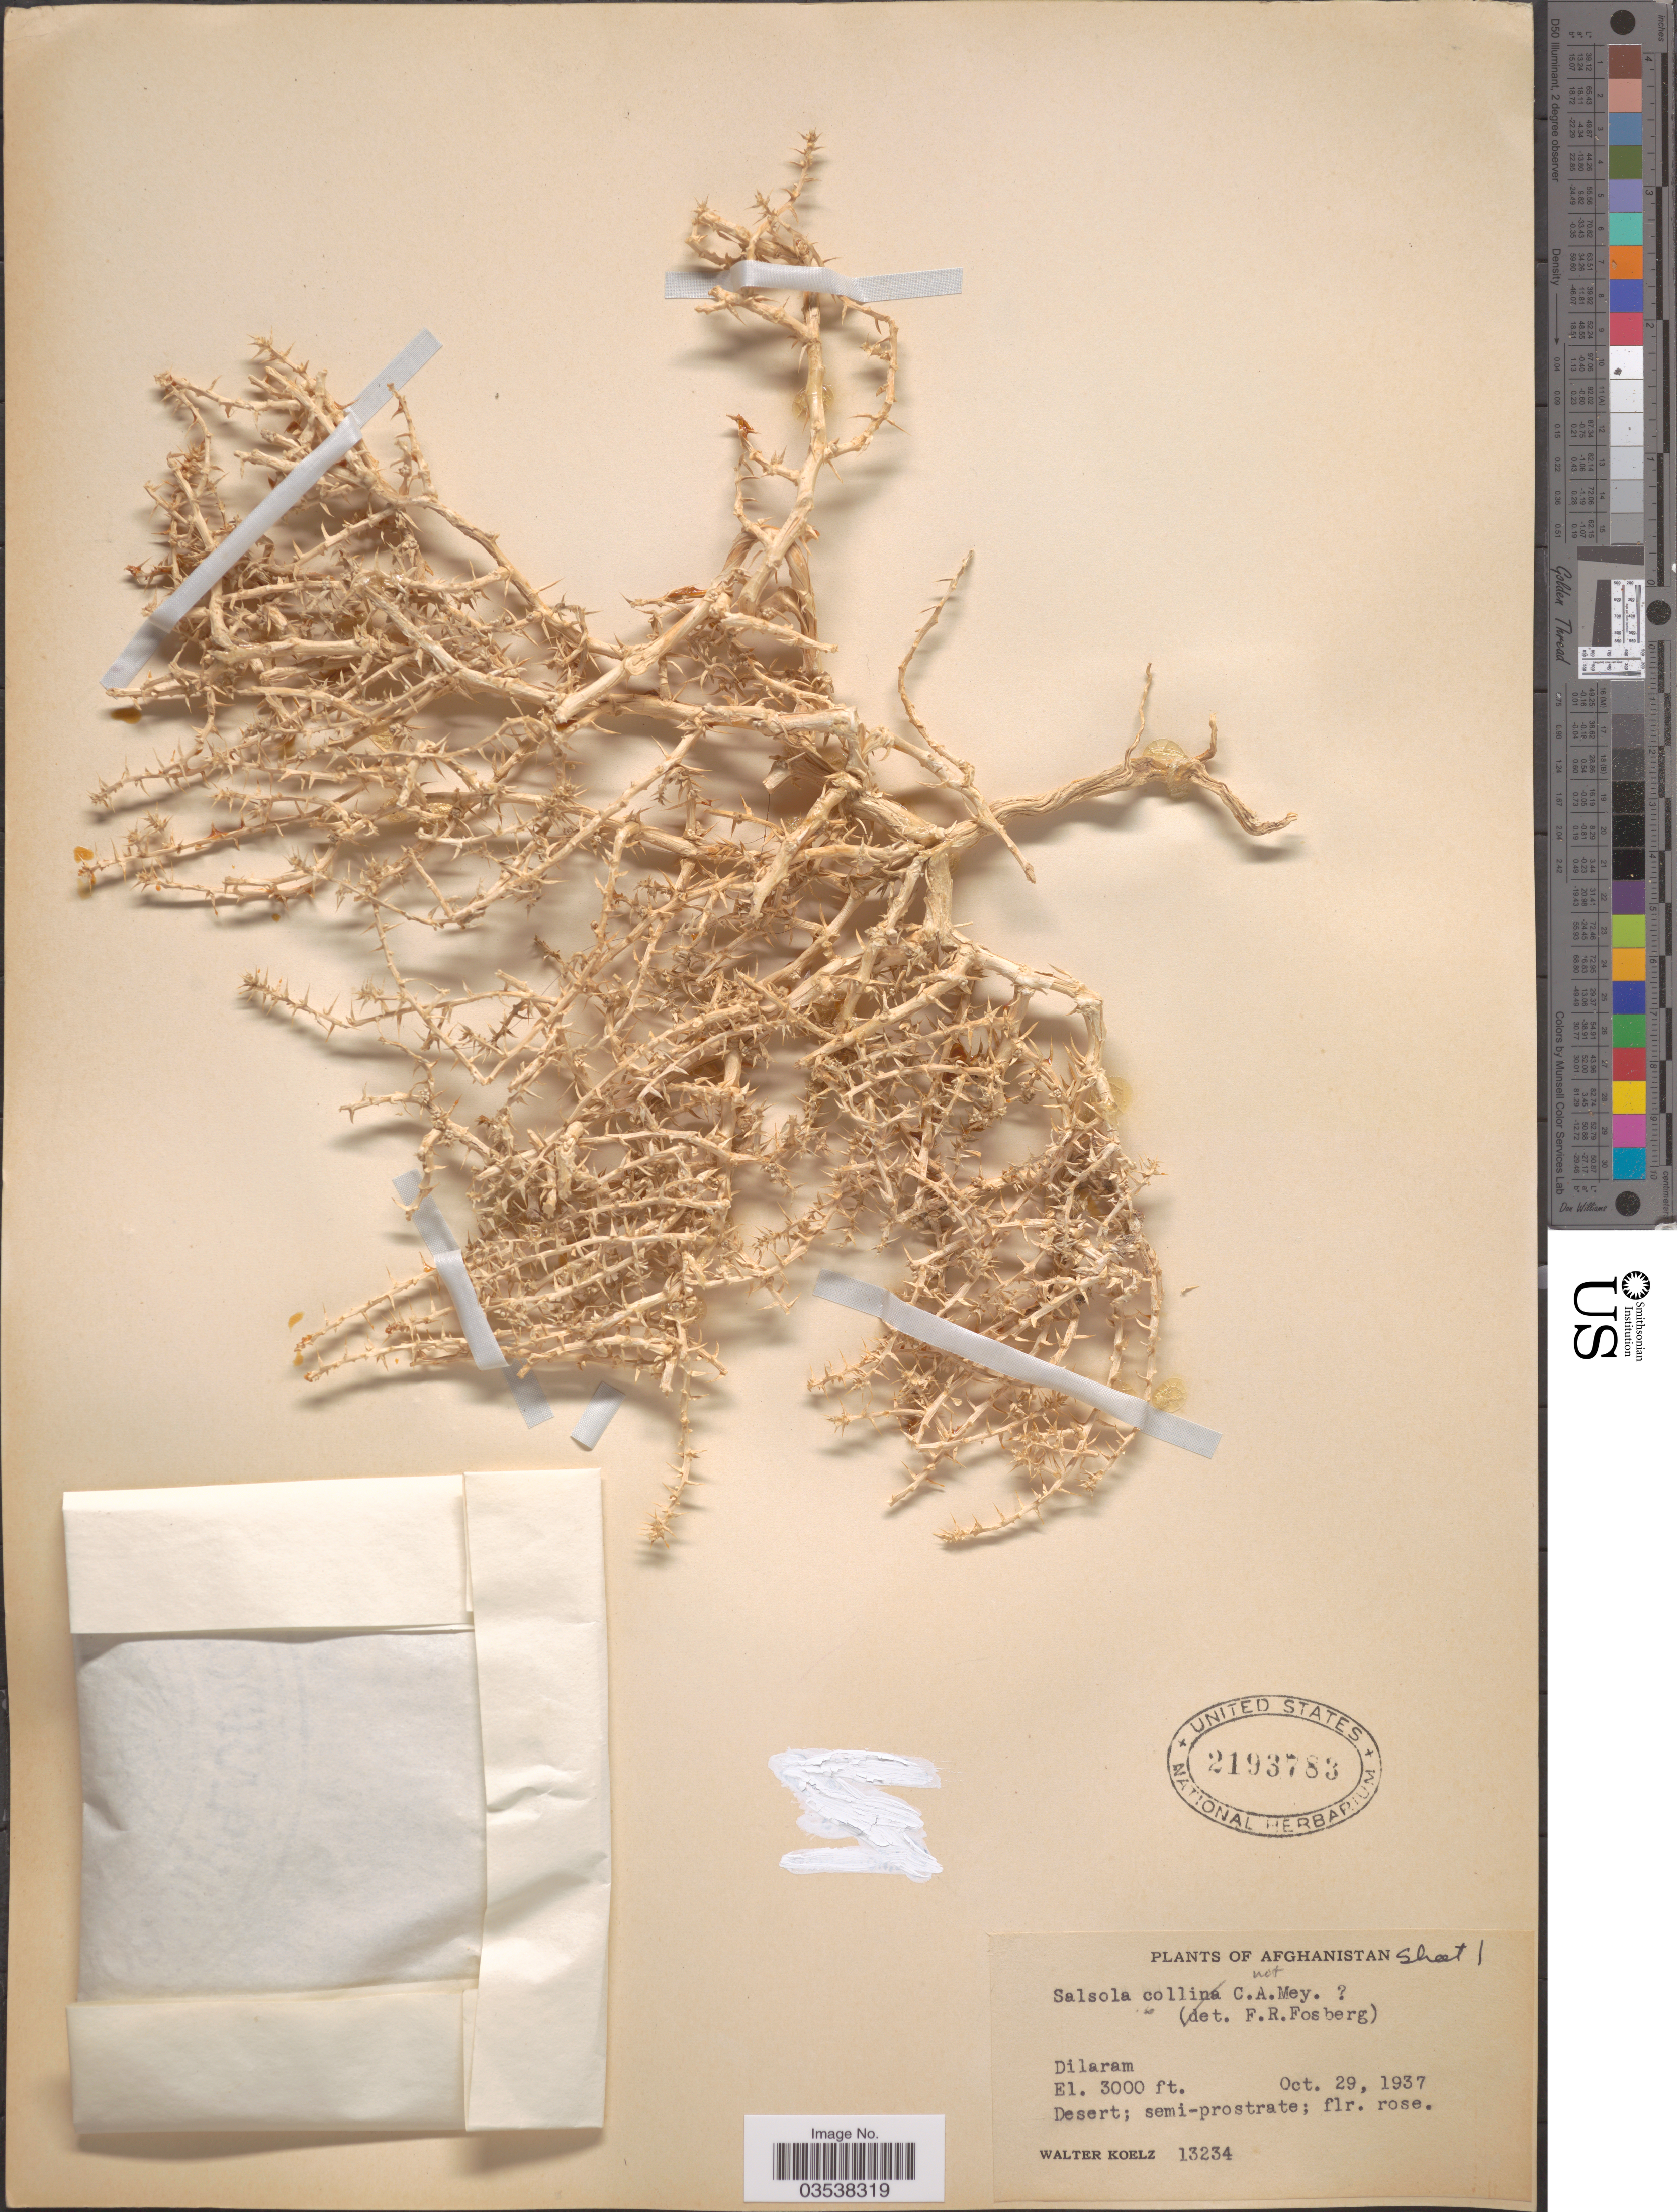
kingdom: Plantae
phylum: Tracheophyta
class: Magnoliopsida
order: Caryophyllales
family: Amaranthaceae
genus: Salsola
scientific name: Salsola sp.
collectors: W. N. Koelz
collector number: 13234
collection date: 1937-10-29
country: Afghanistan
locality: Dilaram.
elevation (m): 914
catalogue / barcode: US 2193783